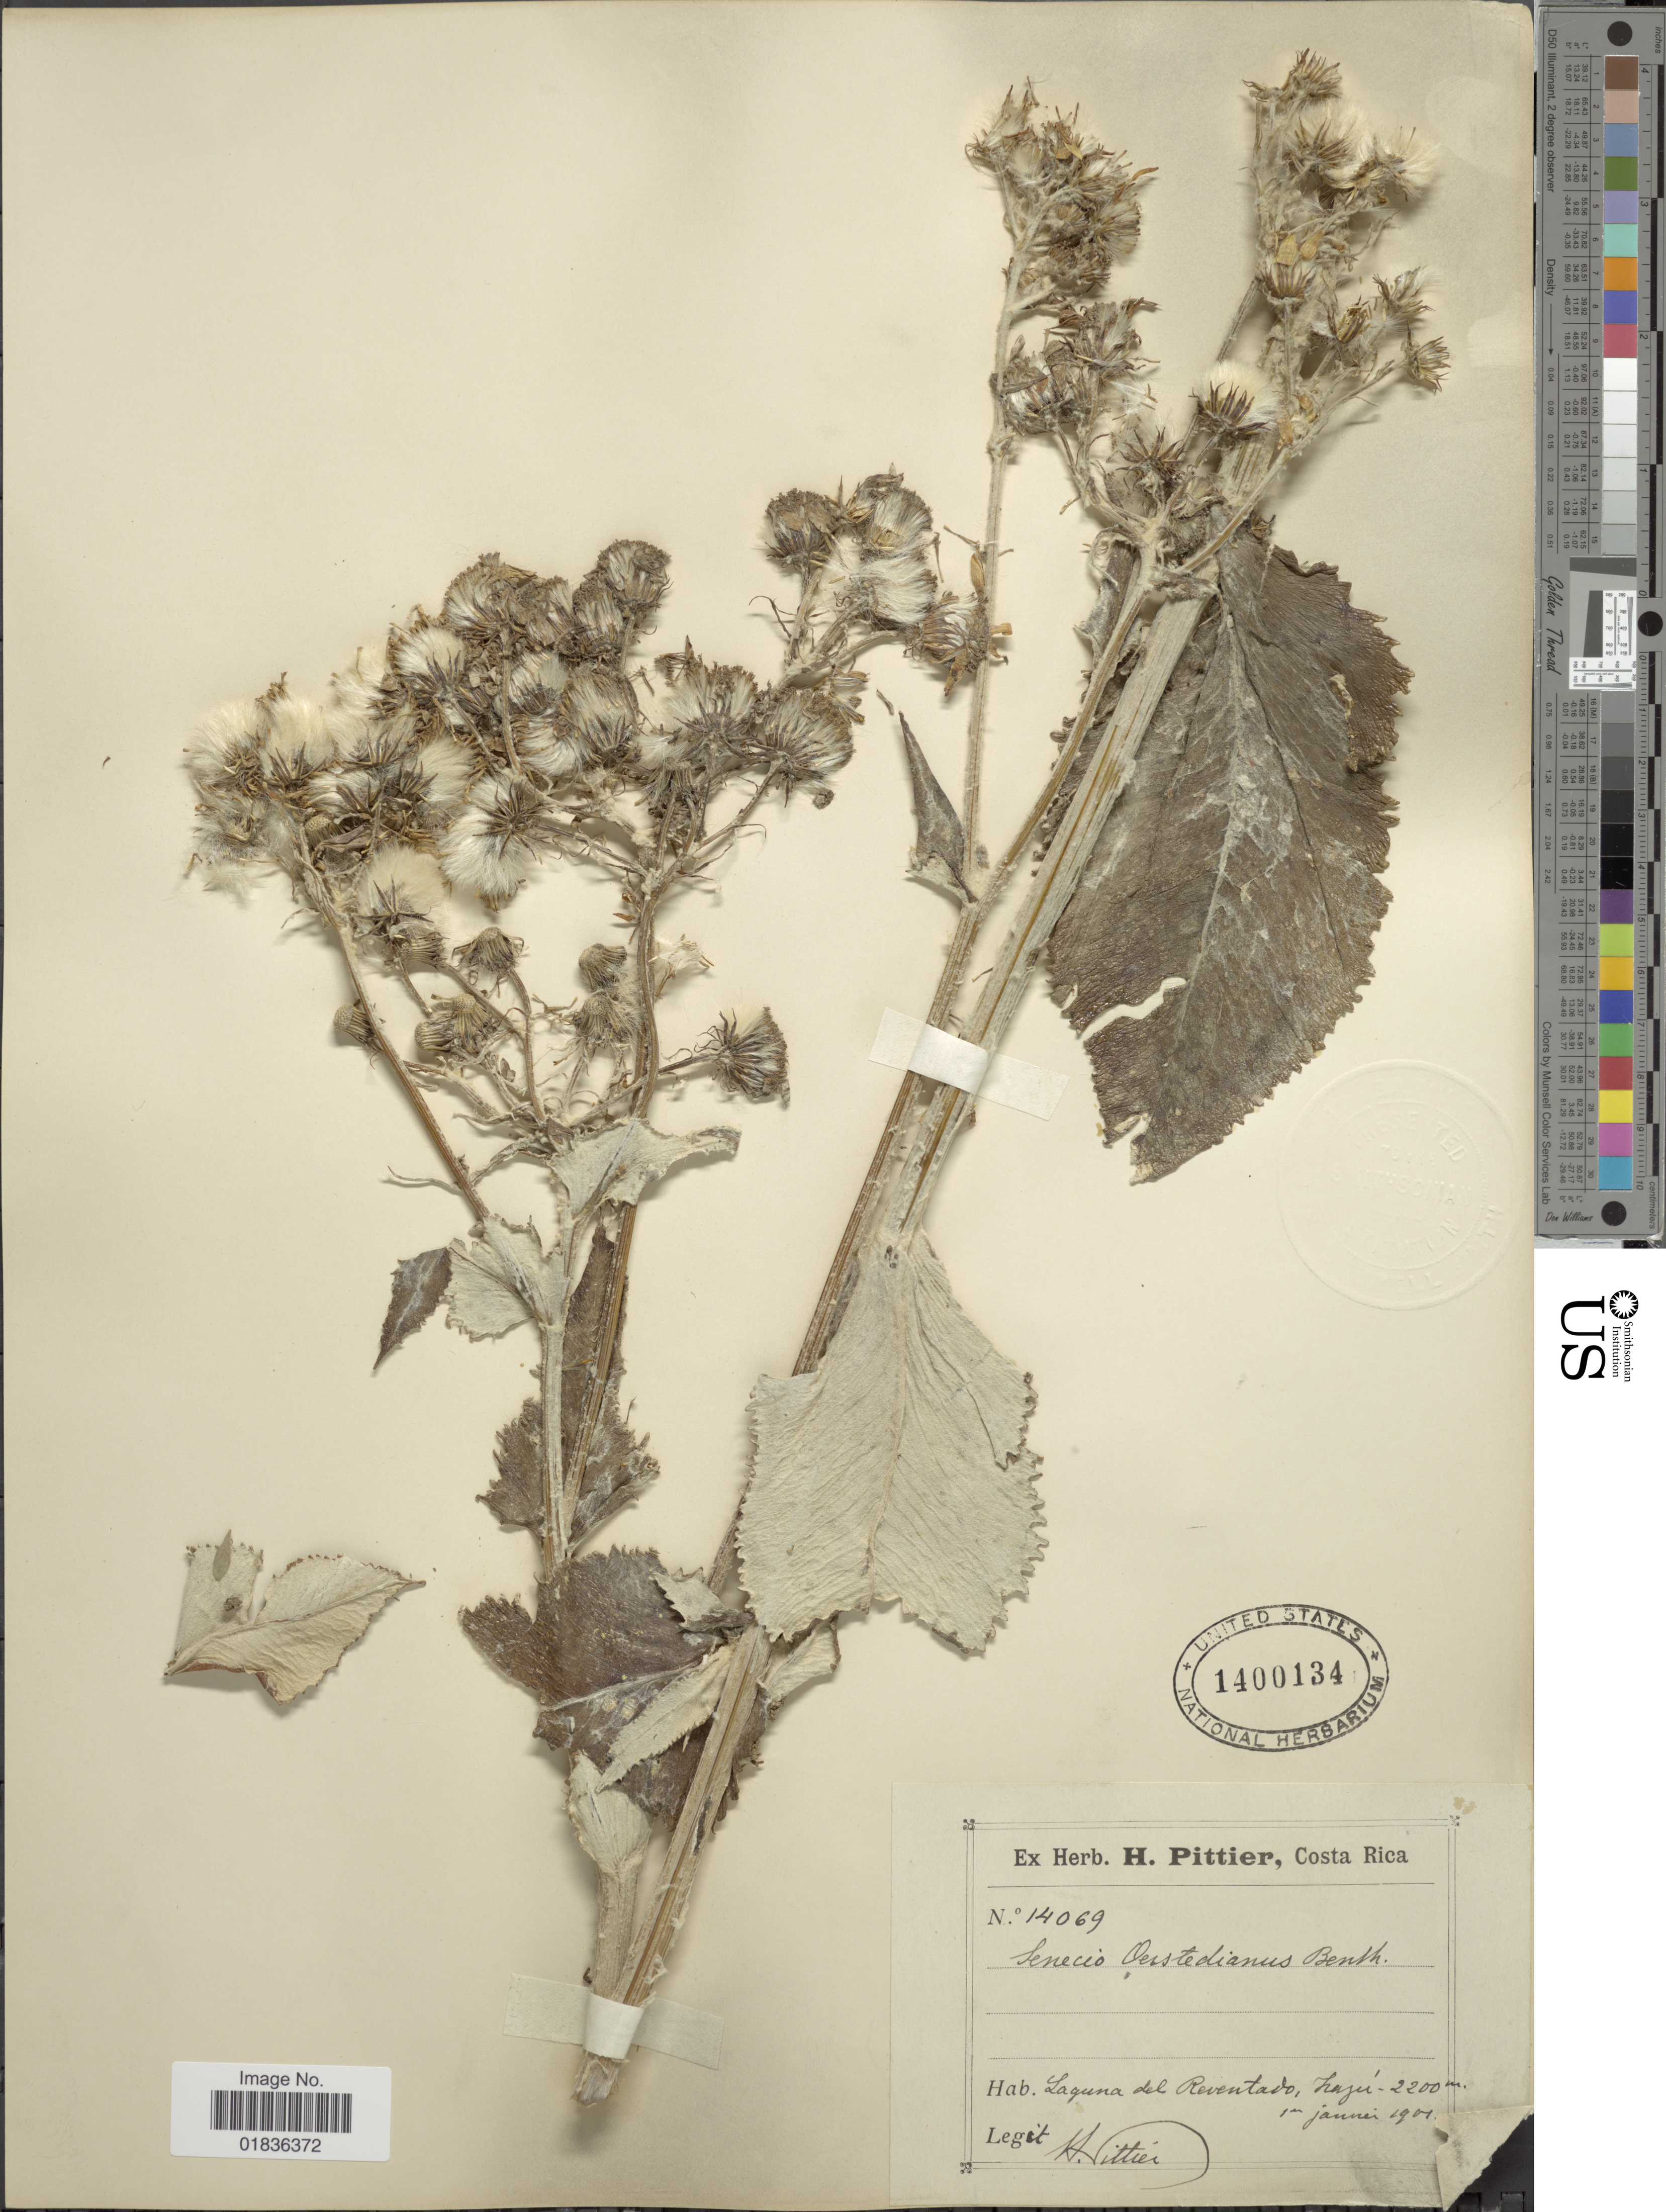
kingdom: Plantae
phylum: Tracheophyta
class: Magnoliopsida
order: Asterales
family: Asteraceae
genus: Senecio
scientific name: Senecio oerstedianus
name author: Benth.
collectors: H. F. Pittier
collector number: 14069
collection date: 1901-01-01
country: Costa Rica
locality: Laguna del Reventazón, Irazú.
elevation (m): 2200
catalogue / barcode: US 1400134